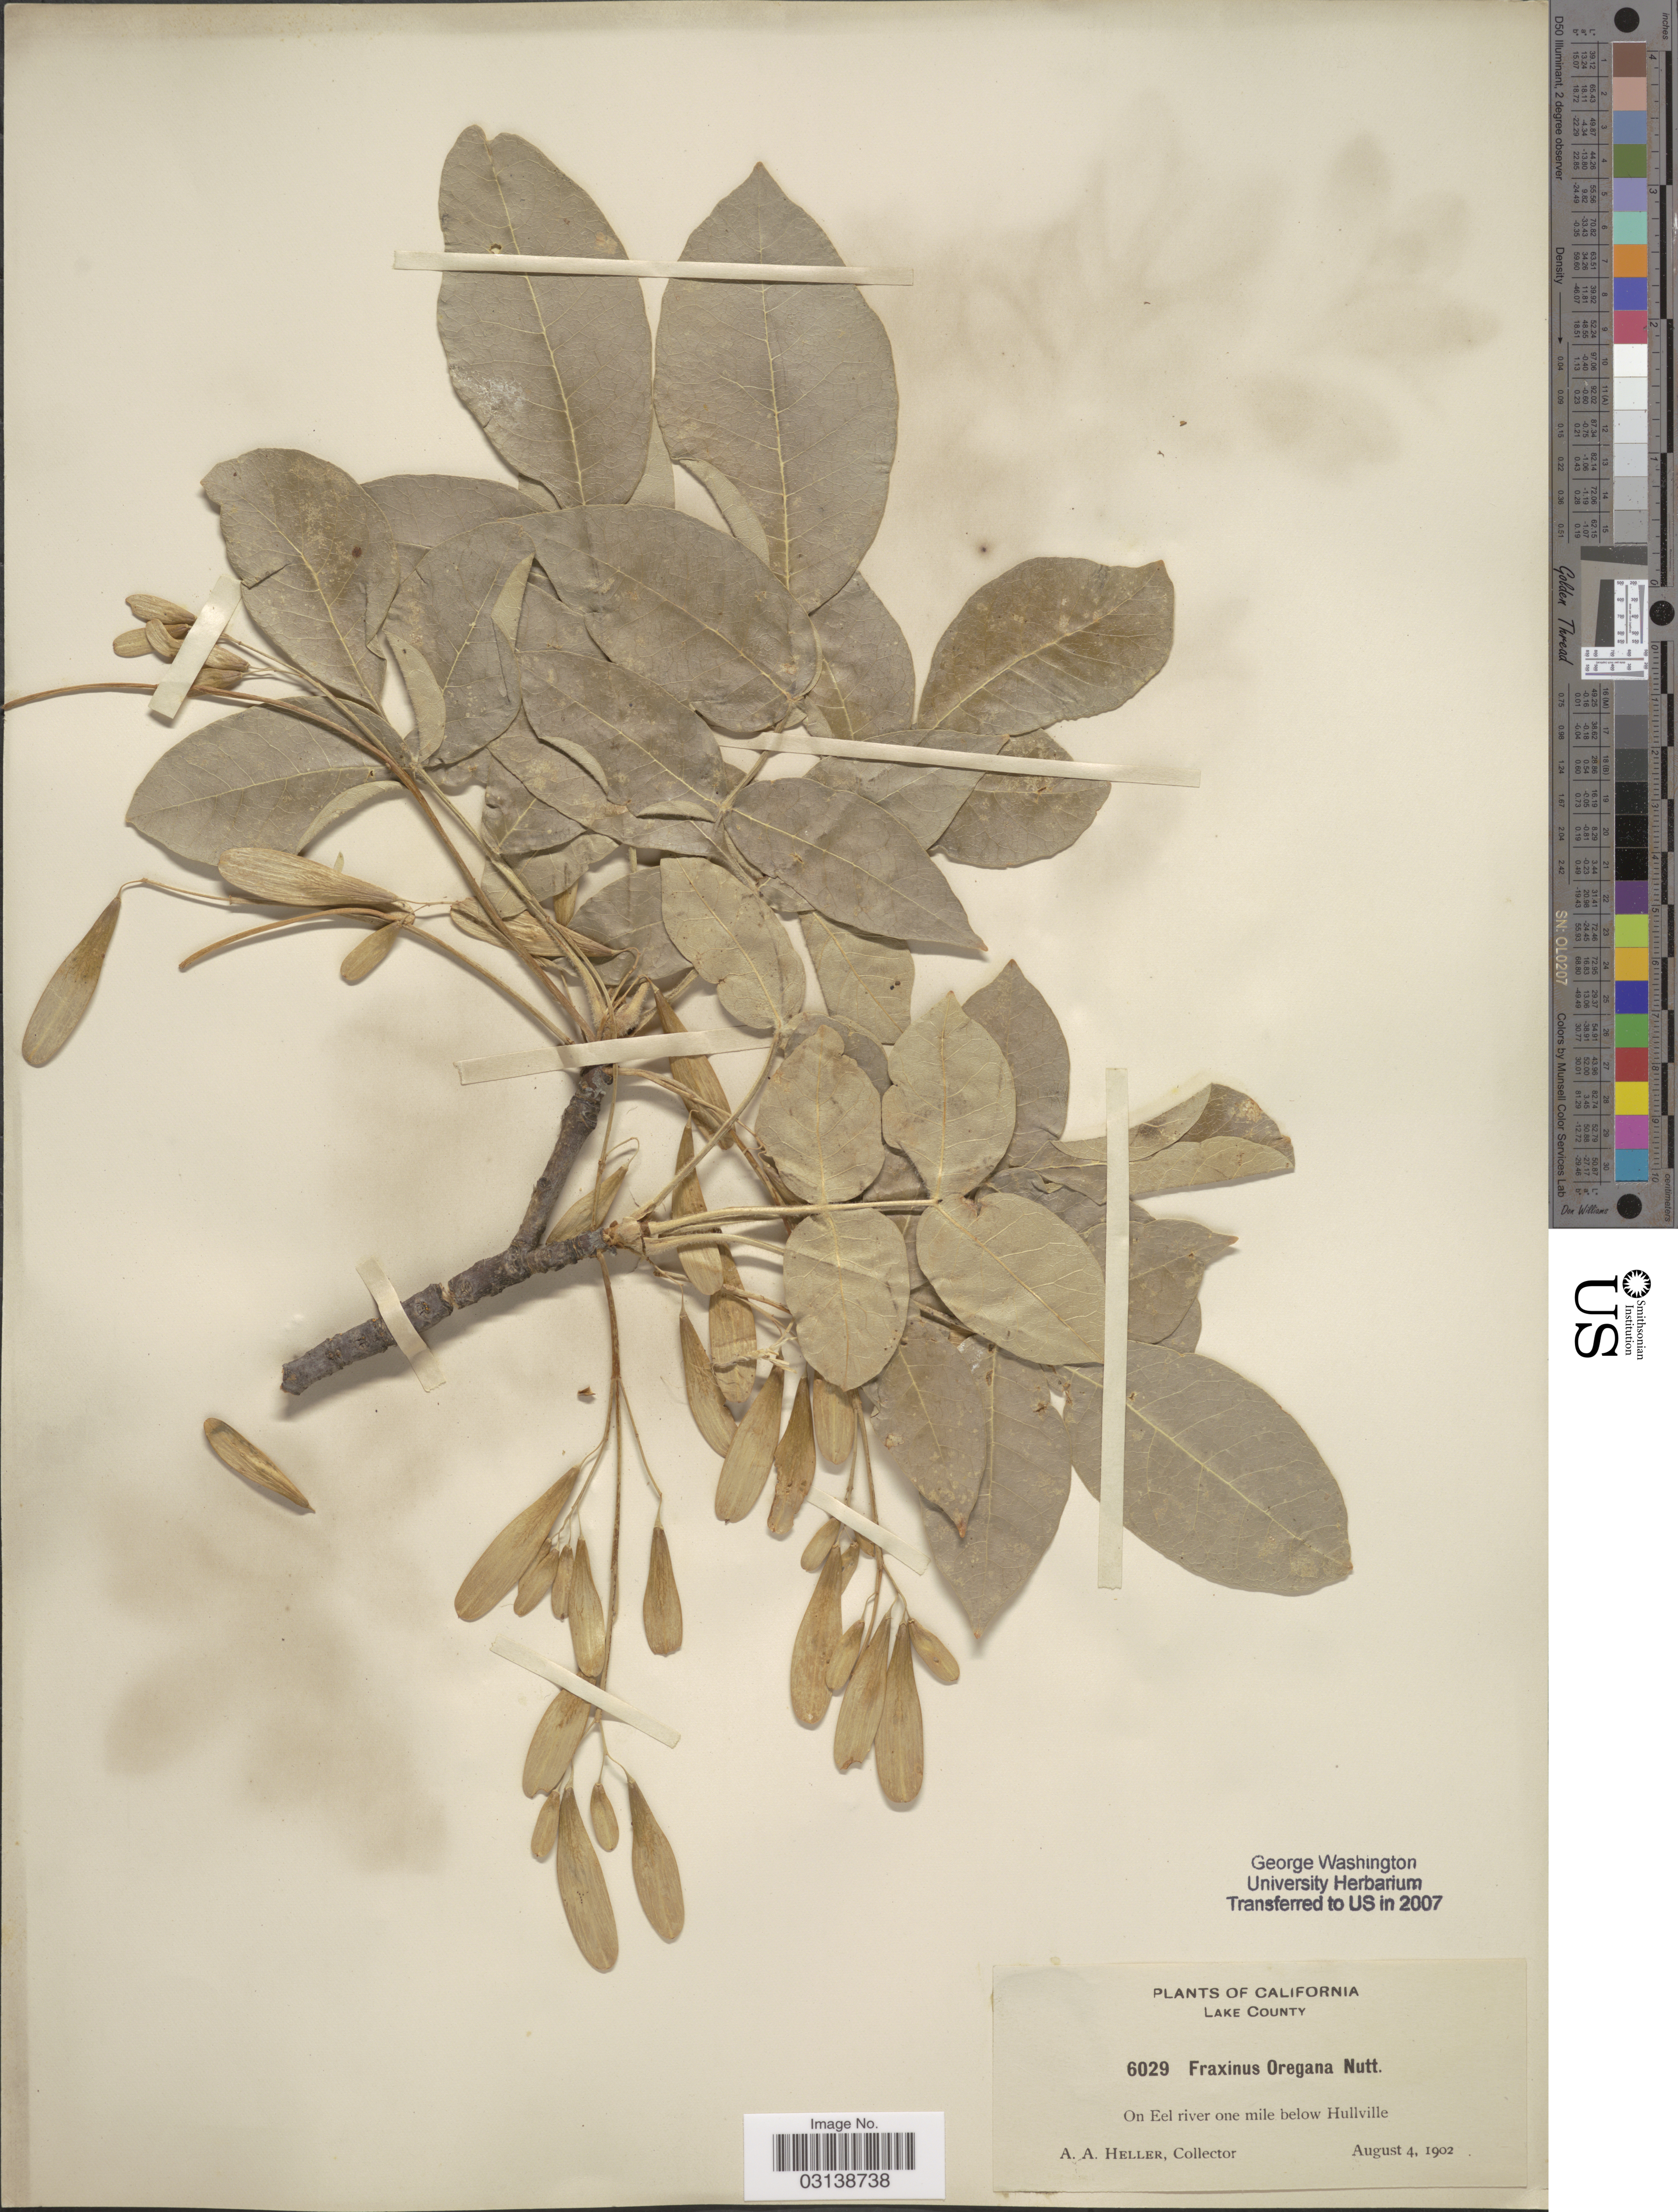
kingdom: Plantae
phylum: Tracheophyta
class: Magnoliopsida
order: Lamiales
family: Oleaceae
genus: Fraxinus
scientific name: Fraxinus latifolia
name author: Benth.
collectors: A. A. Heller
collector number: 6029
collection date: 1902-08-04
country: United States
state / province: California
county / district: Lake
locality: Lake County. On Eel river one mile below Hullville.